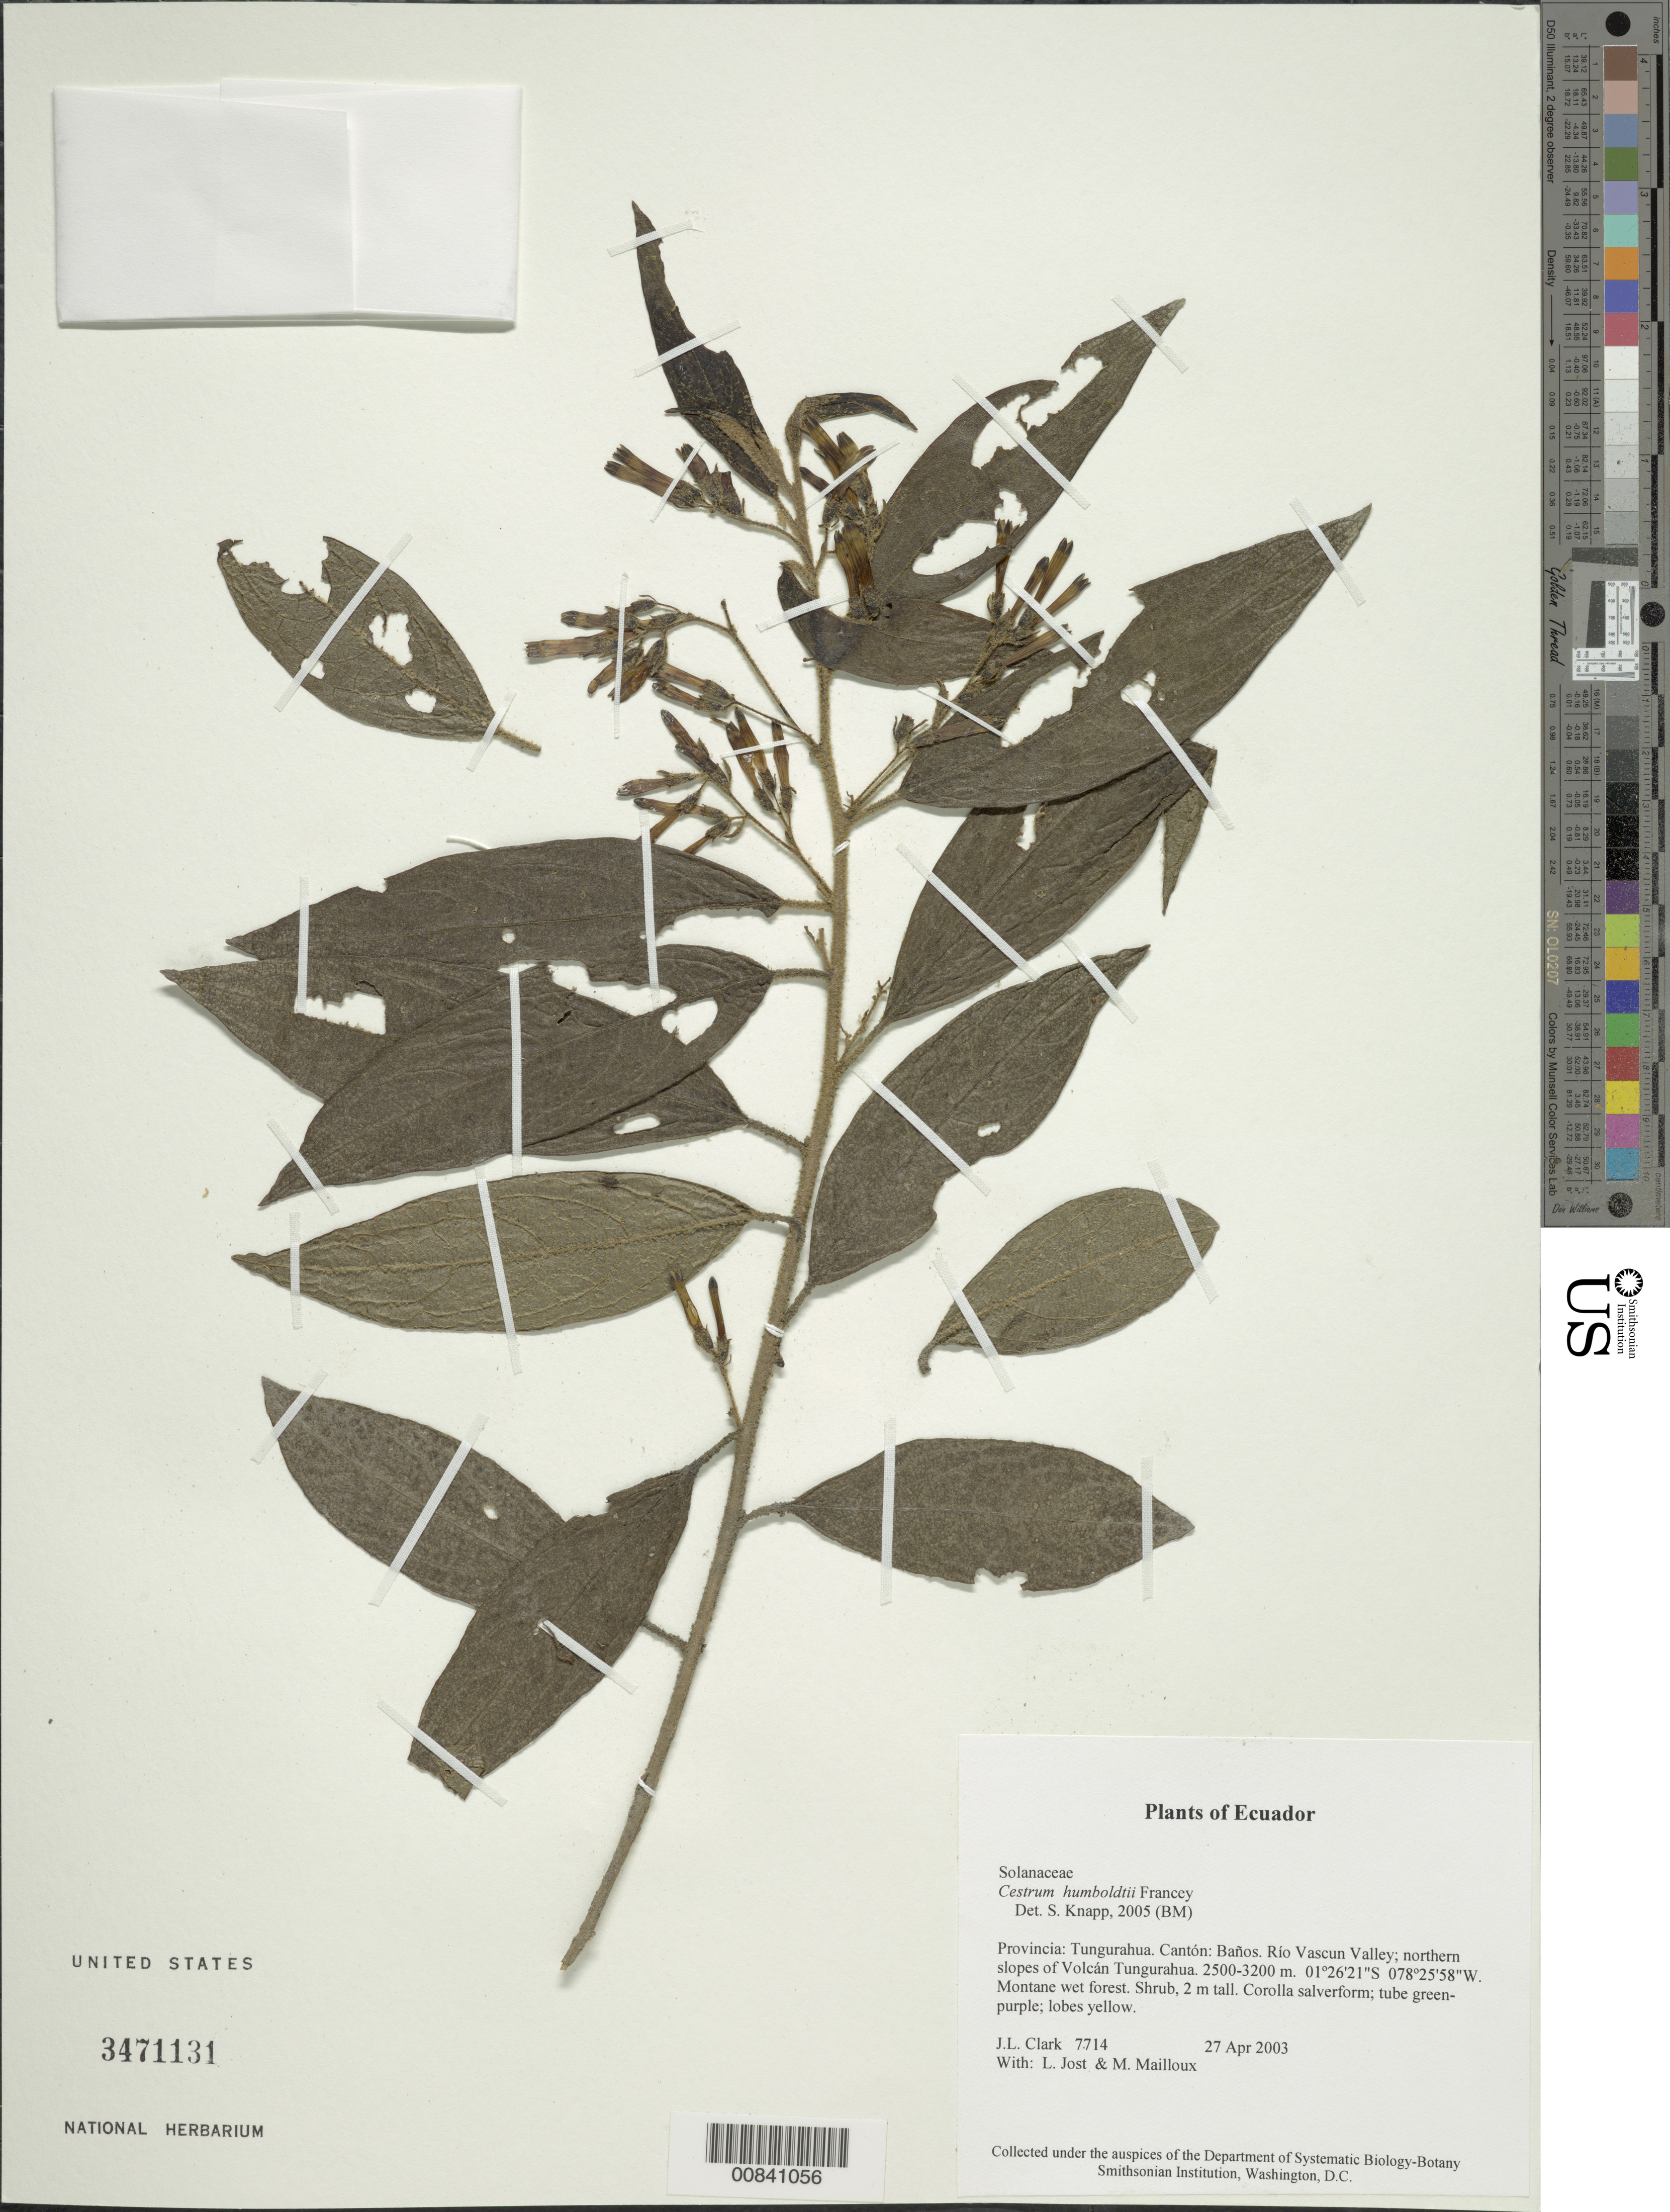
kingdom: Plantae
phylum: Tracheophyta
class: Magnoliopsida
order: Solanales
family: Solanaceae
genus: Cestrum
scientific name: Cestrum humboldtii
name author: Francey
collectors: J. L. Clark, L. Jost & M. Mailloux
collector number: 7714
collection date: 2003-04-27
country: Ecuador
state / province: Tungurahua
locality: Cantón: Baños. Río Vascu, Valley; northern slopes of Volcán Tungurahua.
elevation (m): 2500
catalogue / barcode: US 3471131